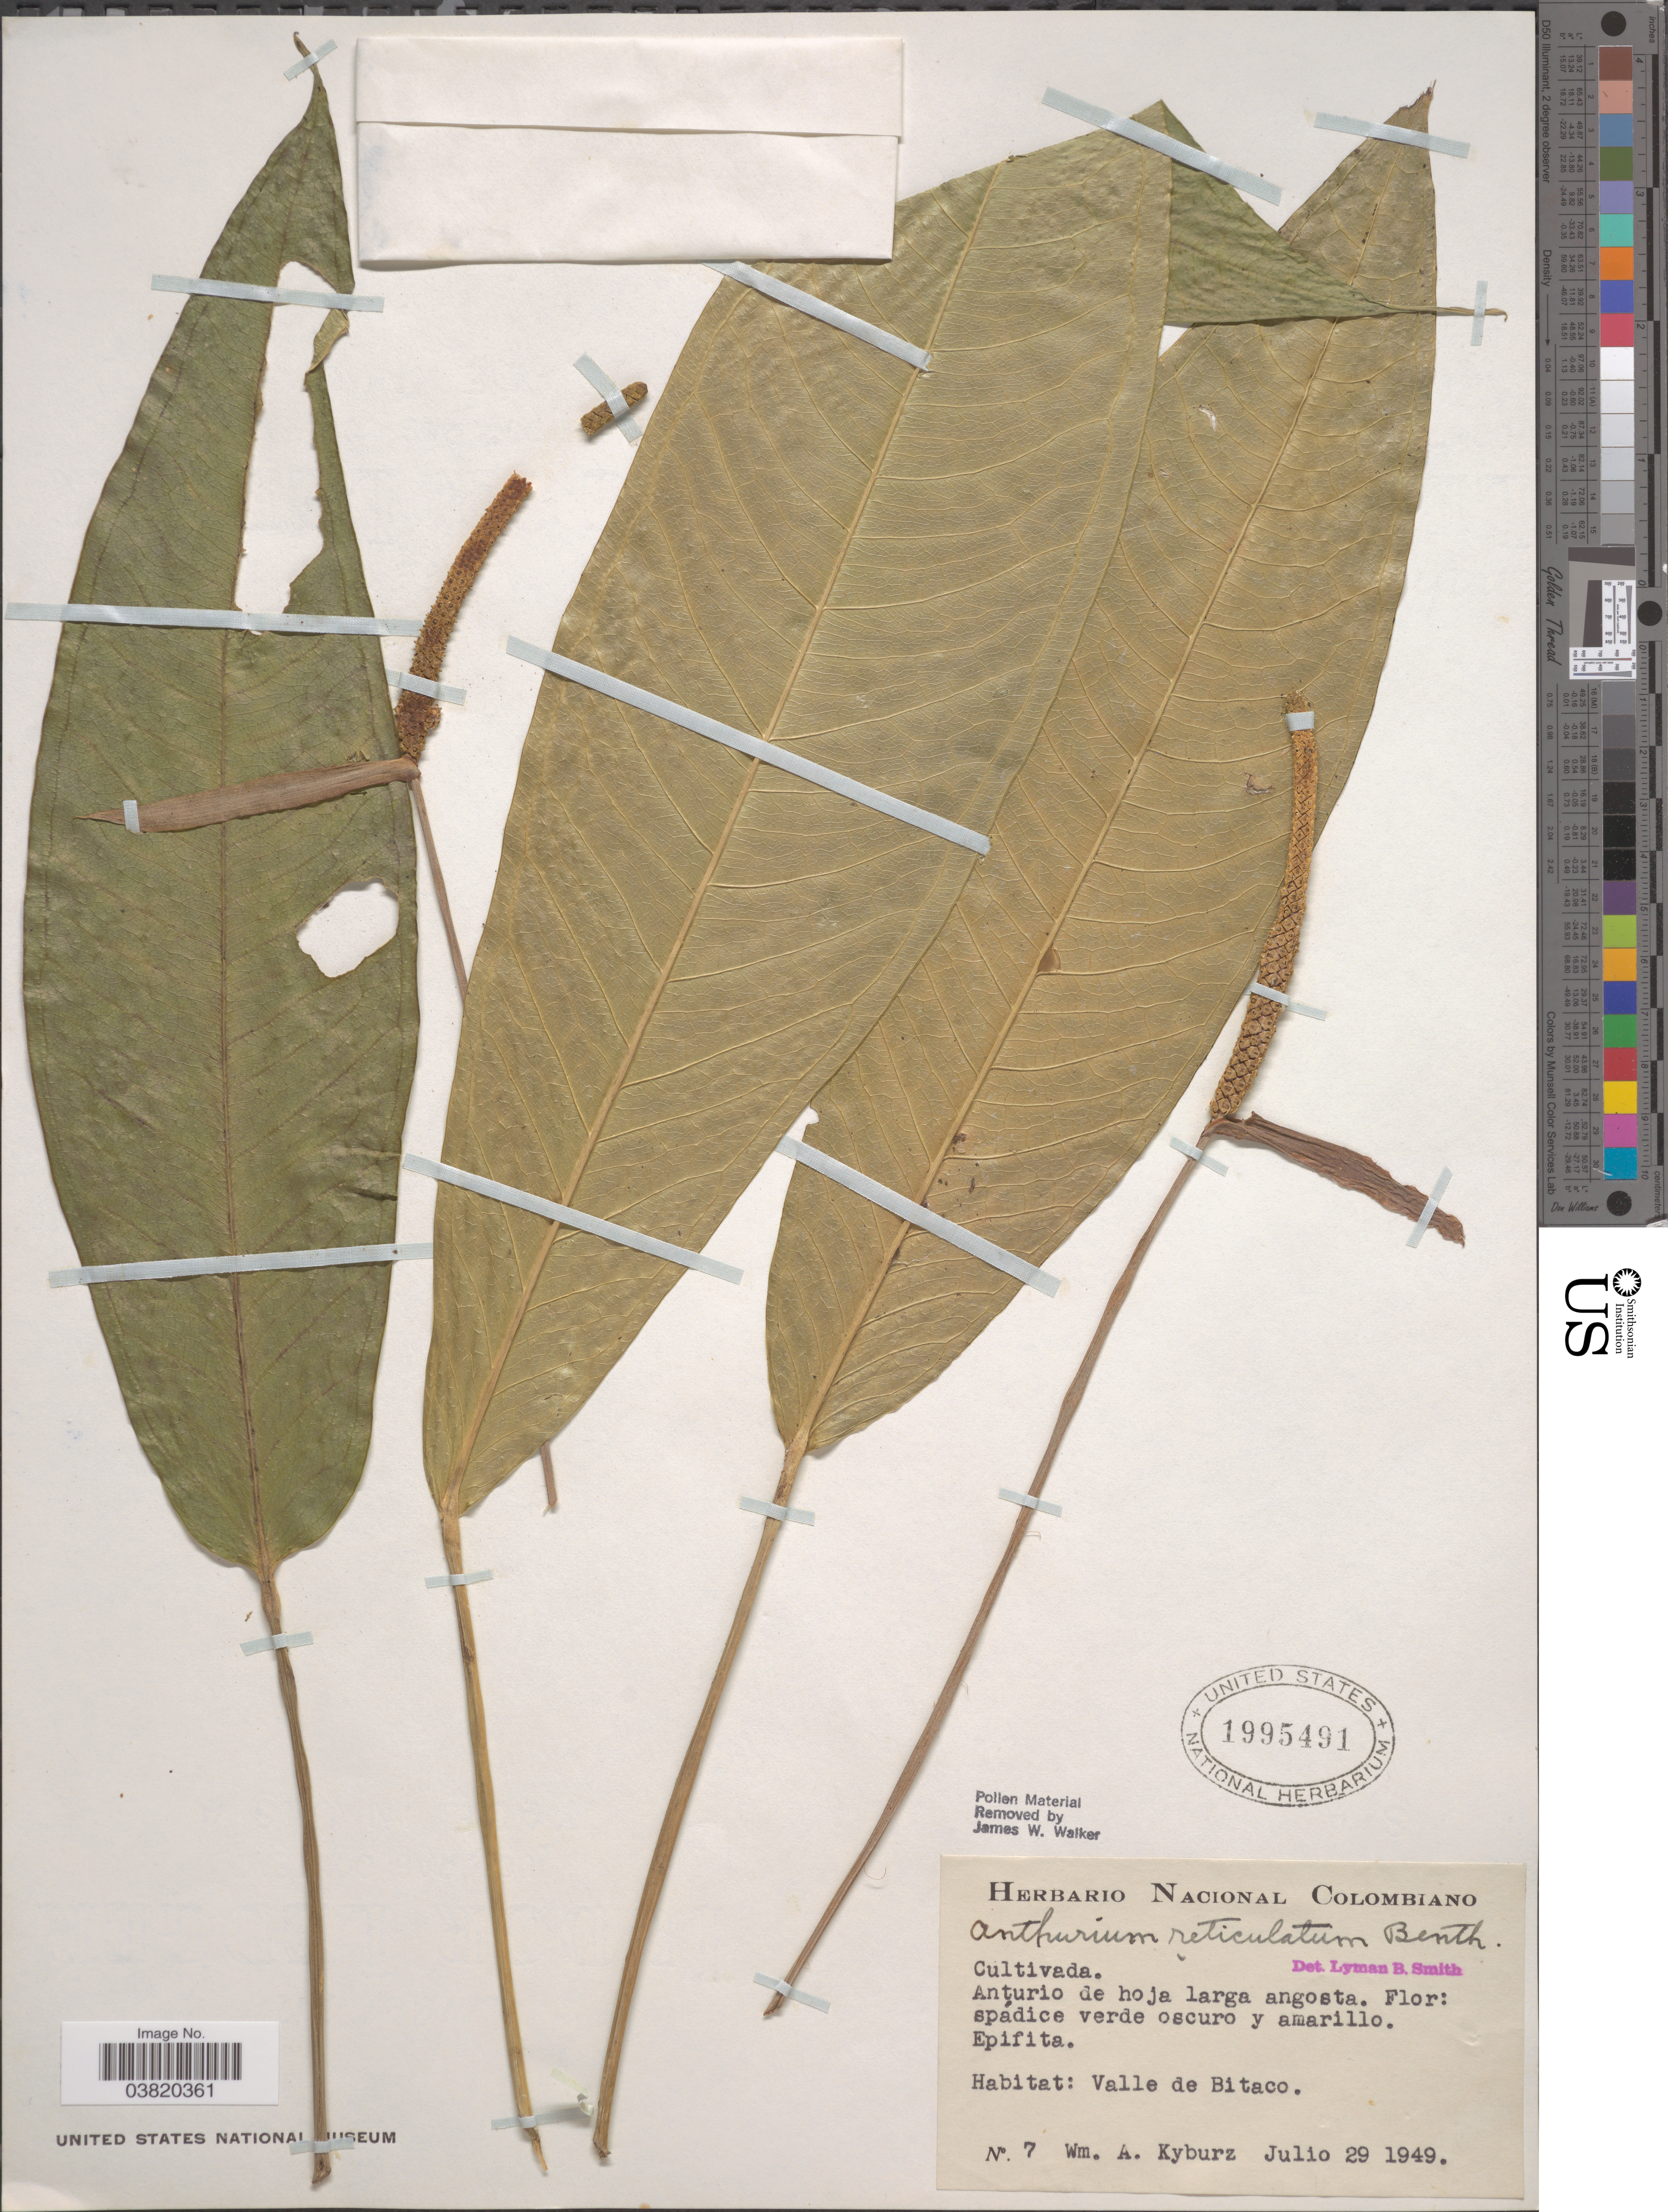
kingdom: Plantae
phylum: Tracheophyta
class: Liliopsida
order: Alismatales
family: Araceae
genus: Anthurium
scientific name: Anthurium reticulatum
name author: Benth.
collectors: W. Kyburz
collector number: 7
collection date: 1949-07-29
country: Colombia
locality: Valle de Bitaco.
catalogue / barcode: US 1995491